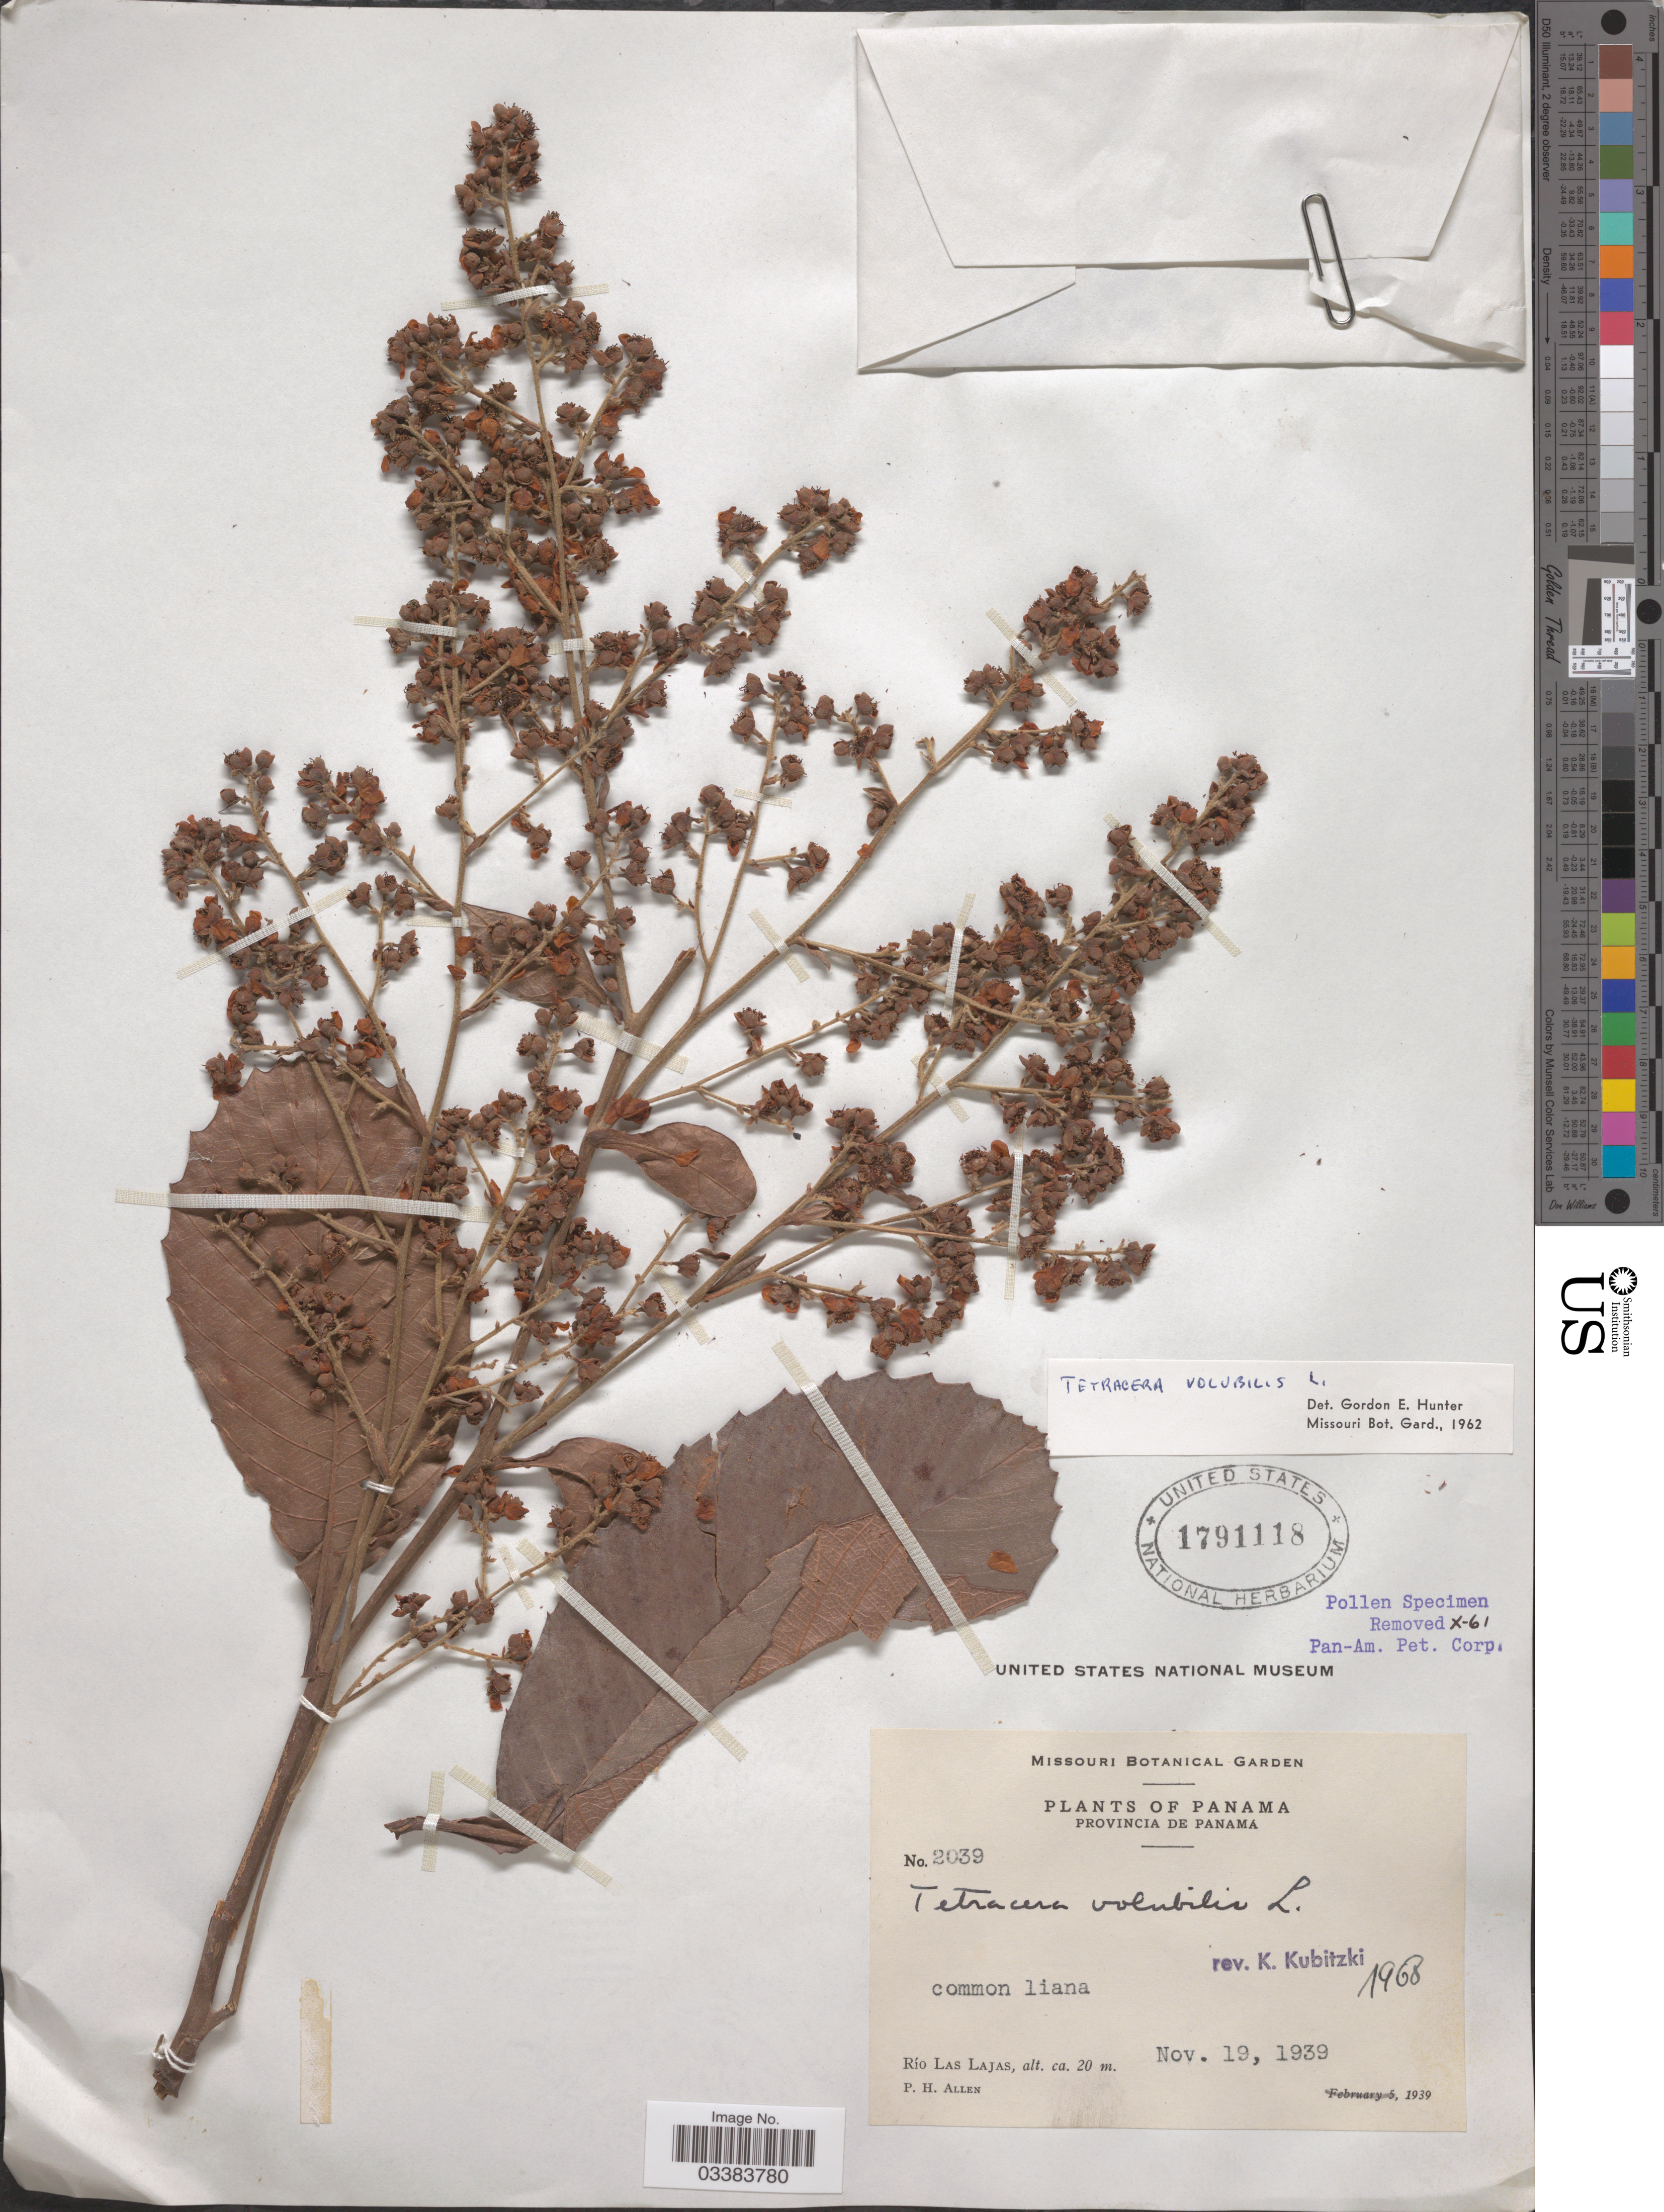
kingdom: Plantae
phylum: Tracheophyta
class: Magnoliopsida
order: Dilleniales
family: Dilleniaceae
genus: Tetracera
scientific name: Tetracera volubilis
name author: L.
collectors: P. H. Allen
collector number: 2039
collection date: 1939-11-19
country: Panama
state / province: Panamá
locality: Río Las Lajas.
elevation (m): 20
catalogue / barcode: US 1791118